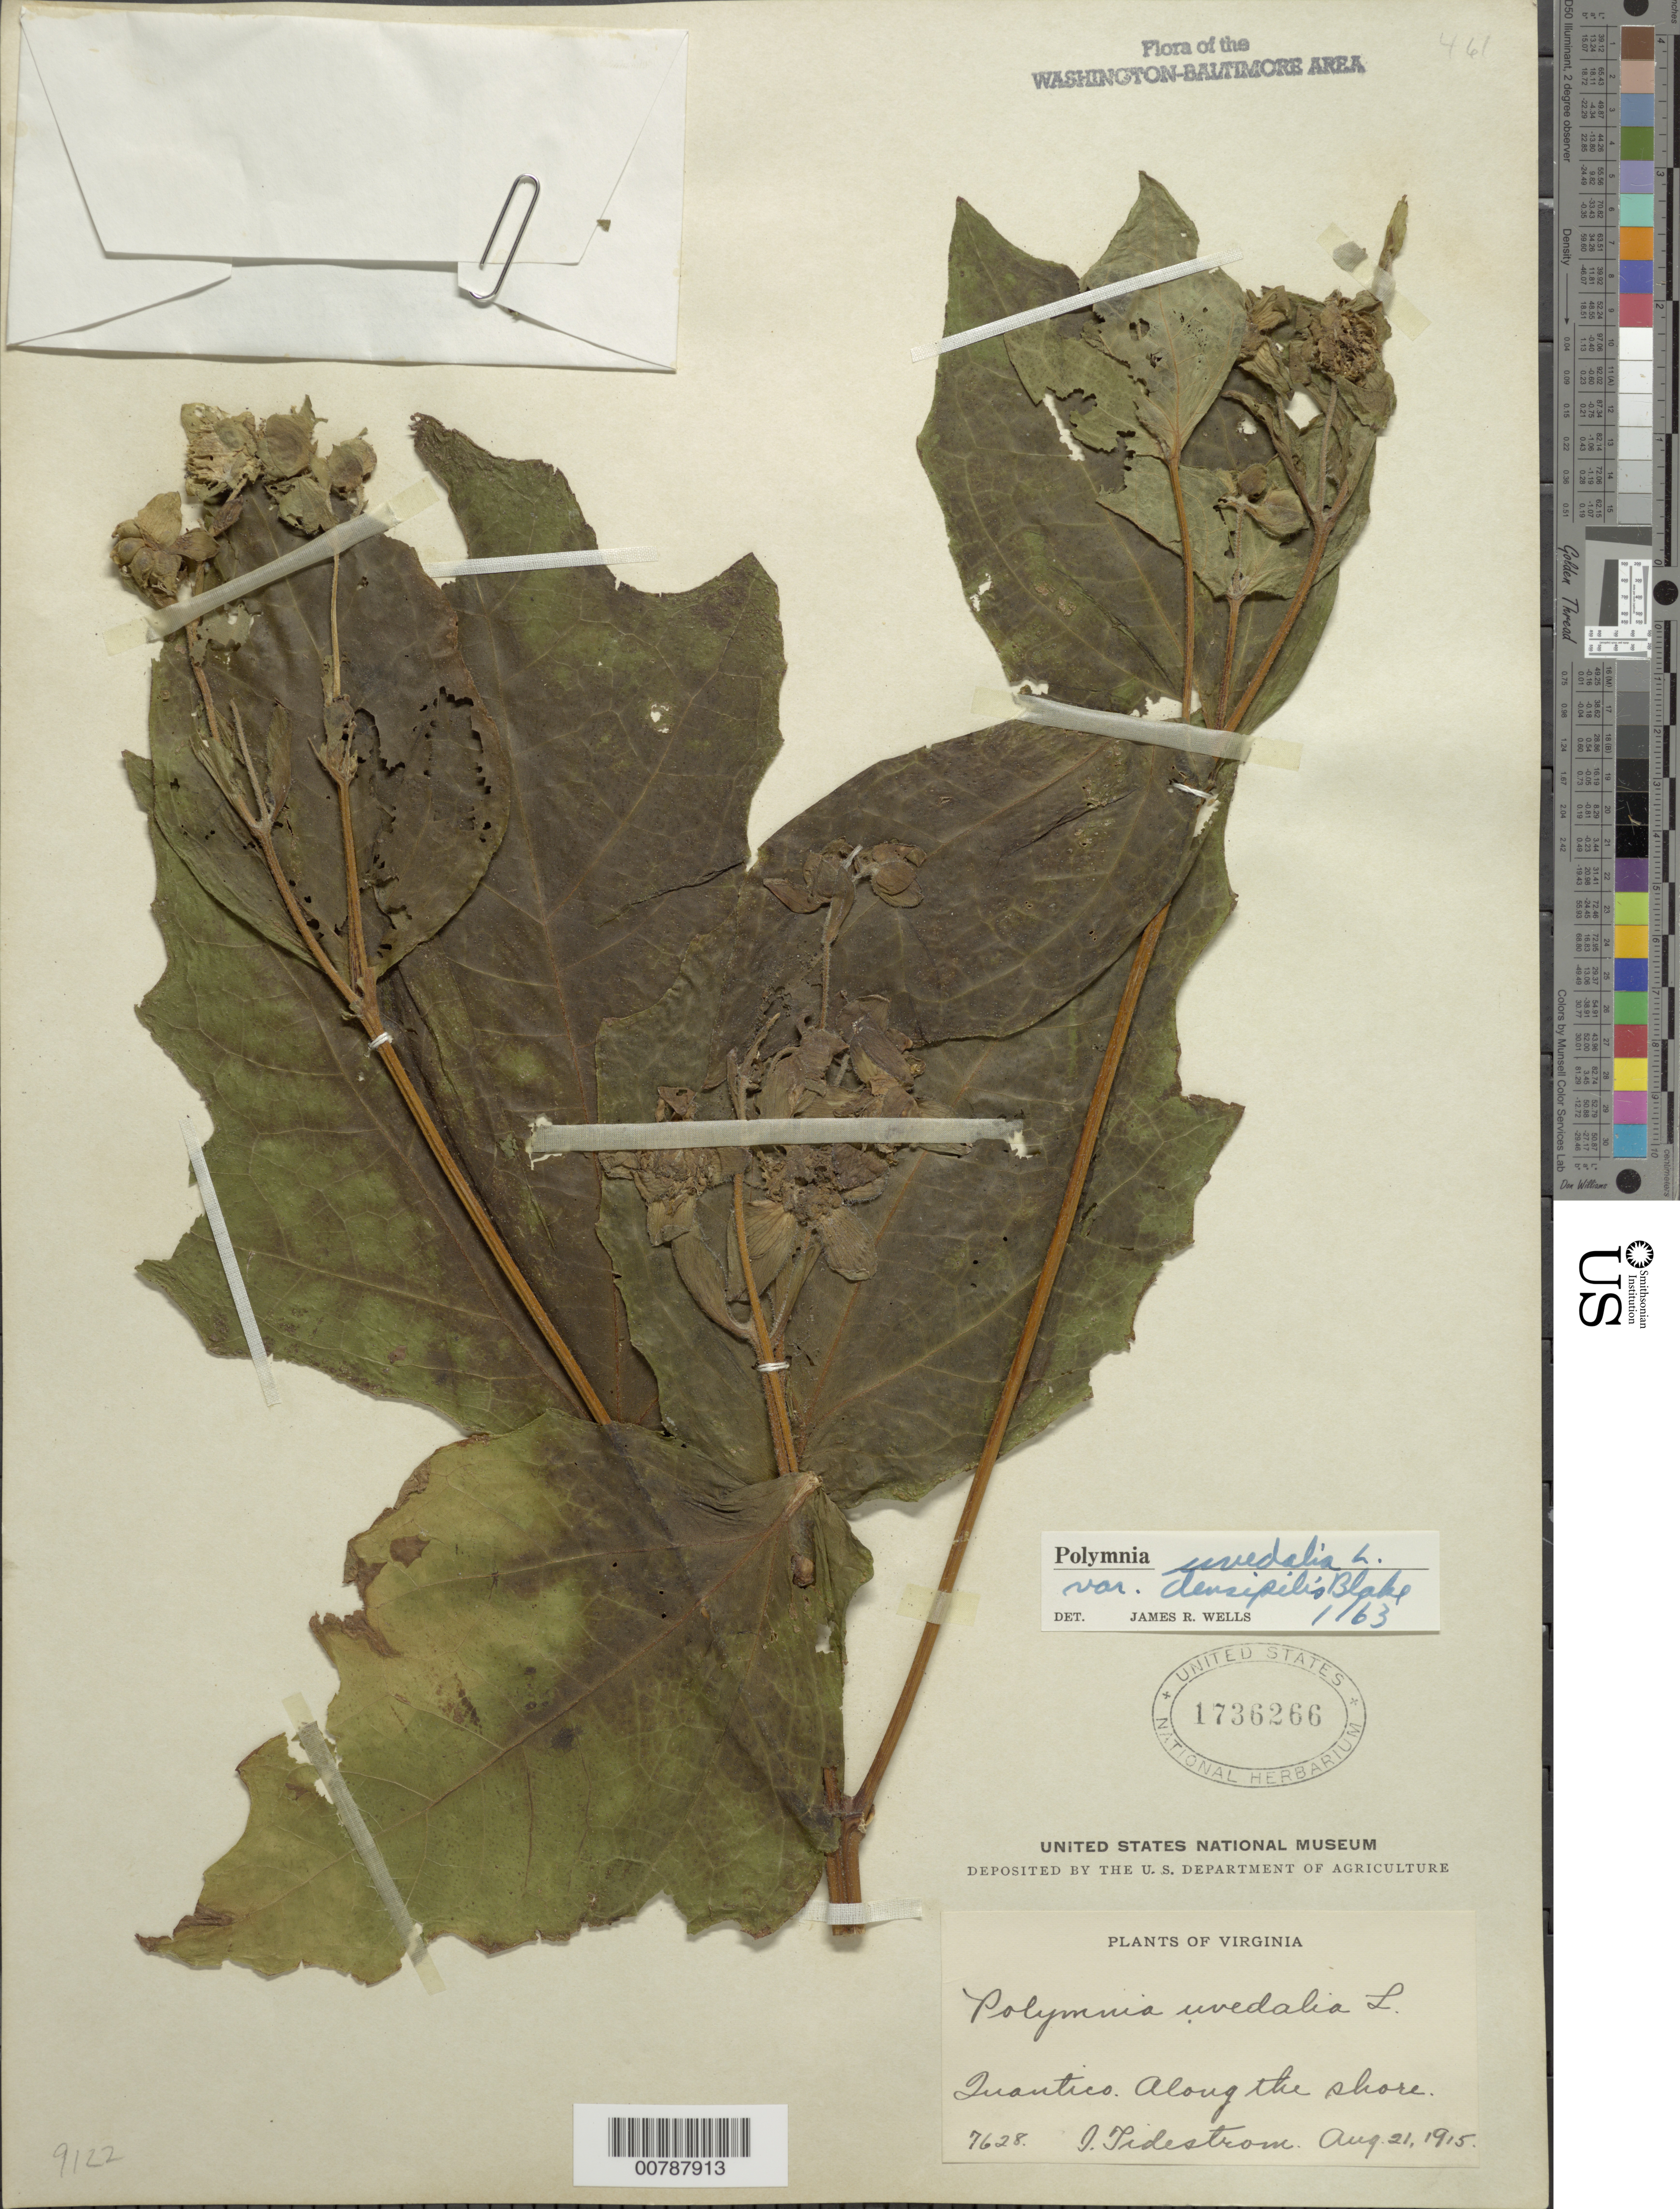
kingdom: Plantae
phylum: Tracheophyta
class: Magnoliopsida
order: Asterales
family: Asteraceae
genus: Smallanthus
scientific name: Smallanthus uvedalia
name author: (L.) Mack. ex Mack.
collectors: I. F. Tidestrom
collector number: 7628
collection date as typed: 21 Aug 1915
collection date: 1915-08-21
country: United States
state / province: Virginia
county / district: Prince William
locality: Quantico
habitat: Along the shore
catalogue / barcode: US 1736266